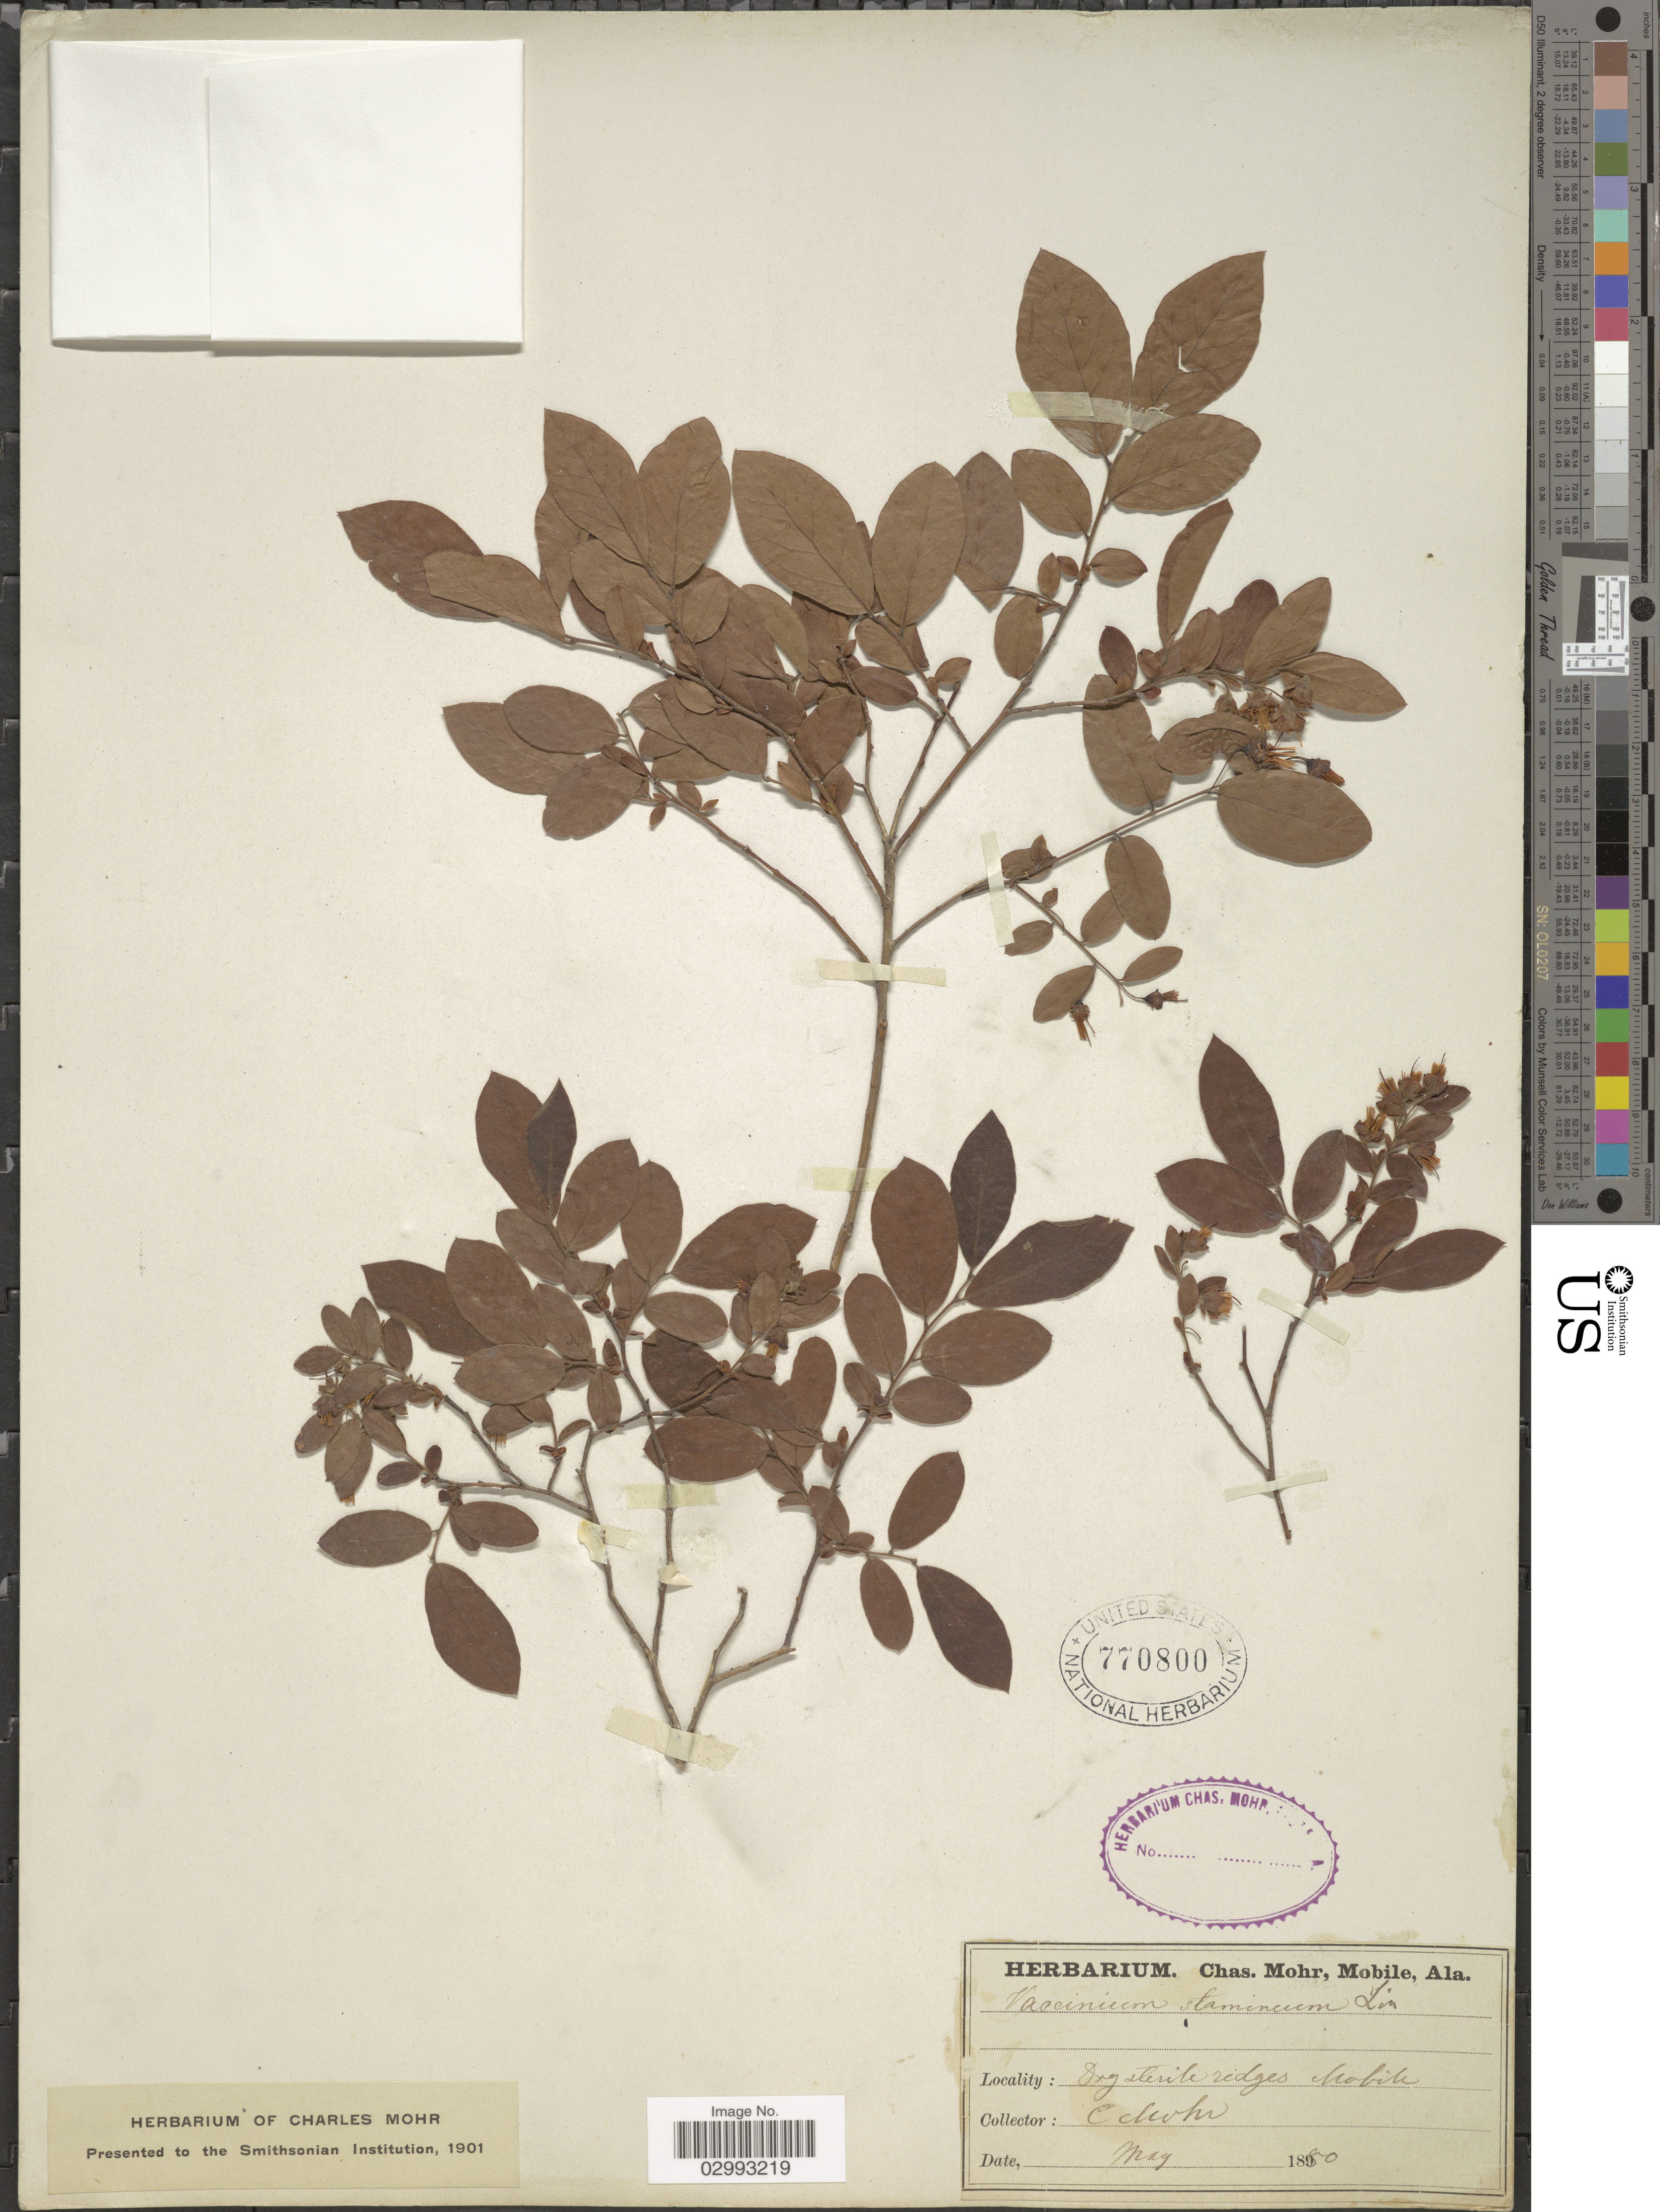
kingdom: Plantae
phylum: Tracheophyta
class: Magnoliopsida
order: Ericales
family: Ericaceae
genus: Polycodium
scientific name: Polycodium sericeum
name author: (C. Mohr) C.B. Rob.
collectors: C. T. Mohr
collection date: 1880-05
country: United States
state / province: Alabama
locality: Mobile.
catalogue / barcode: US 770800